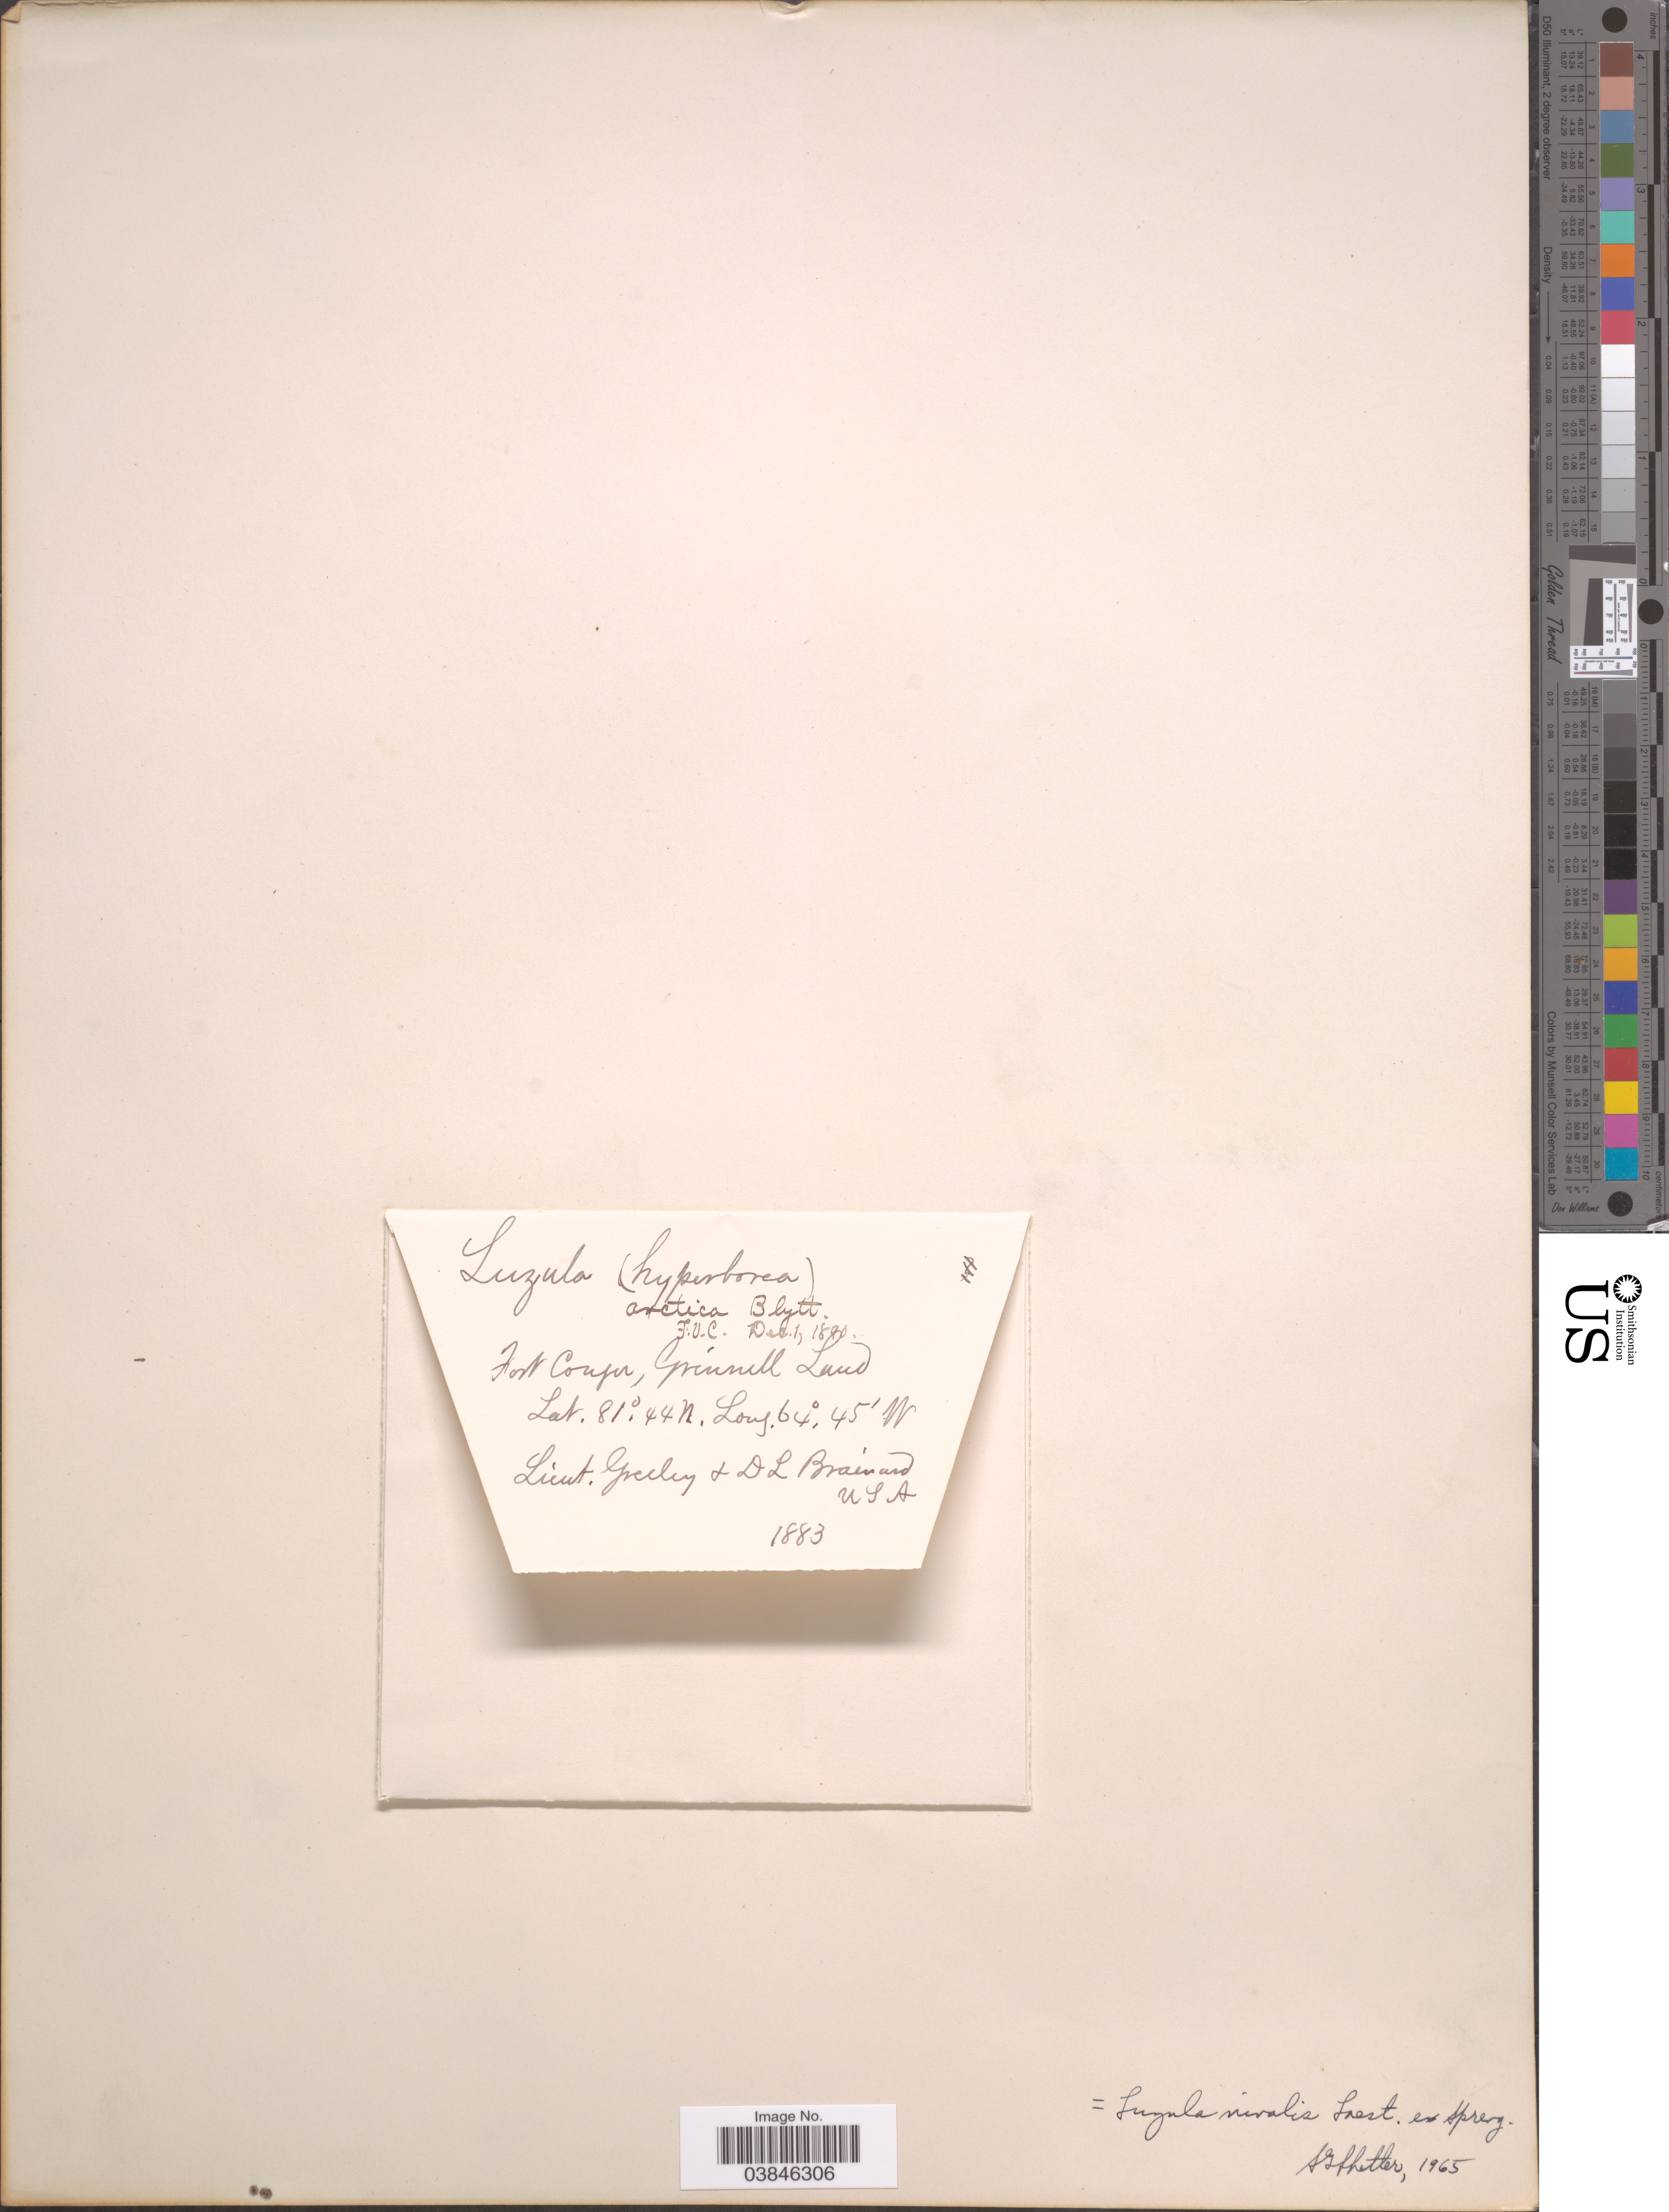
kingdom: Plantae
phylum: Tracheophyta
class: Liliopsida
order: Poales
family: Juncaceae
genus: Luzula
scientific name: Luzula nivalis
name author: (Laest.) Spreng.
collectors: L. Greeley & D. Brainard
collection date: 1883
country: Canada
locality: Fort Conger, Grinnell Land.